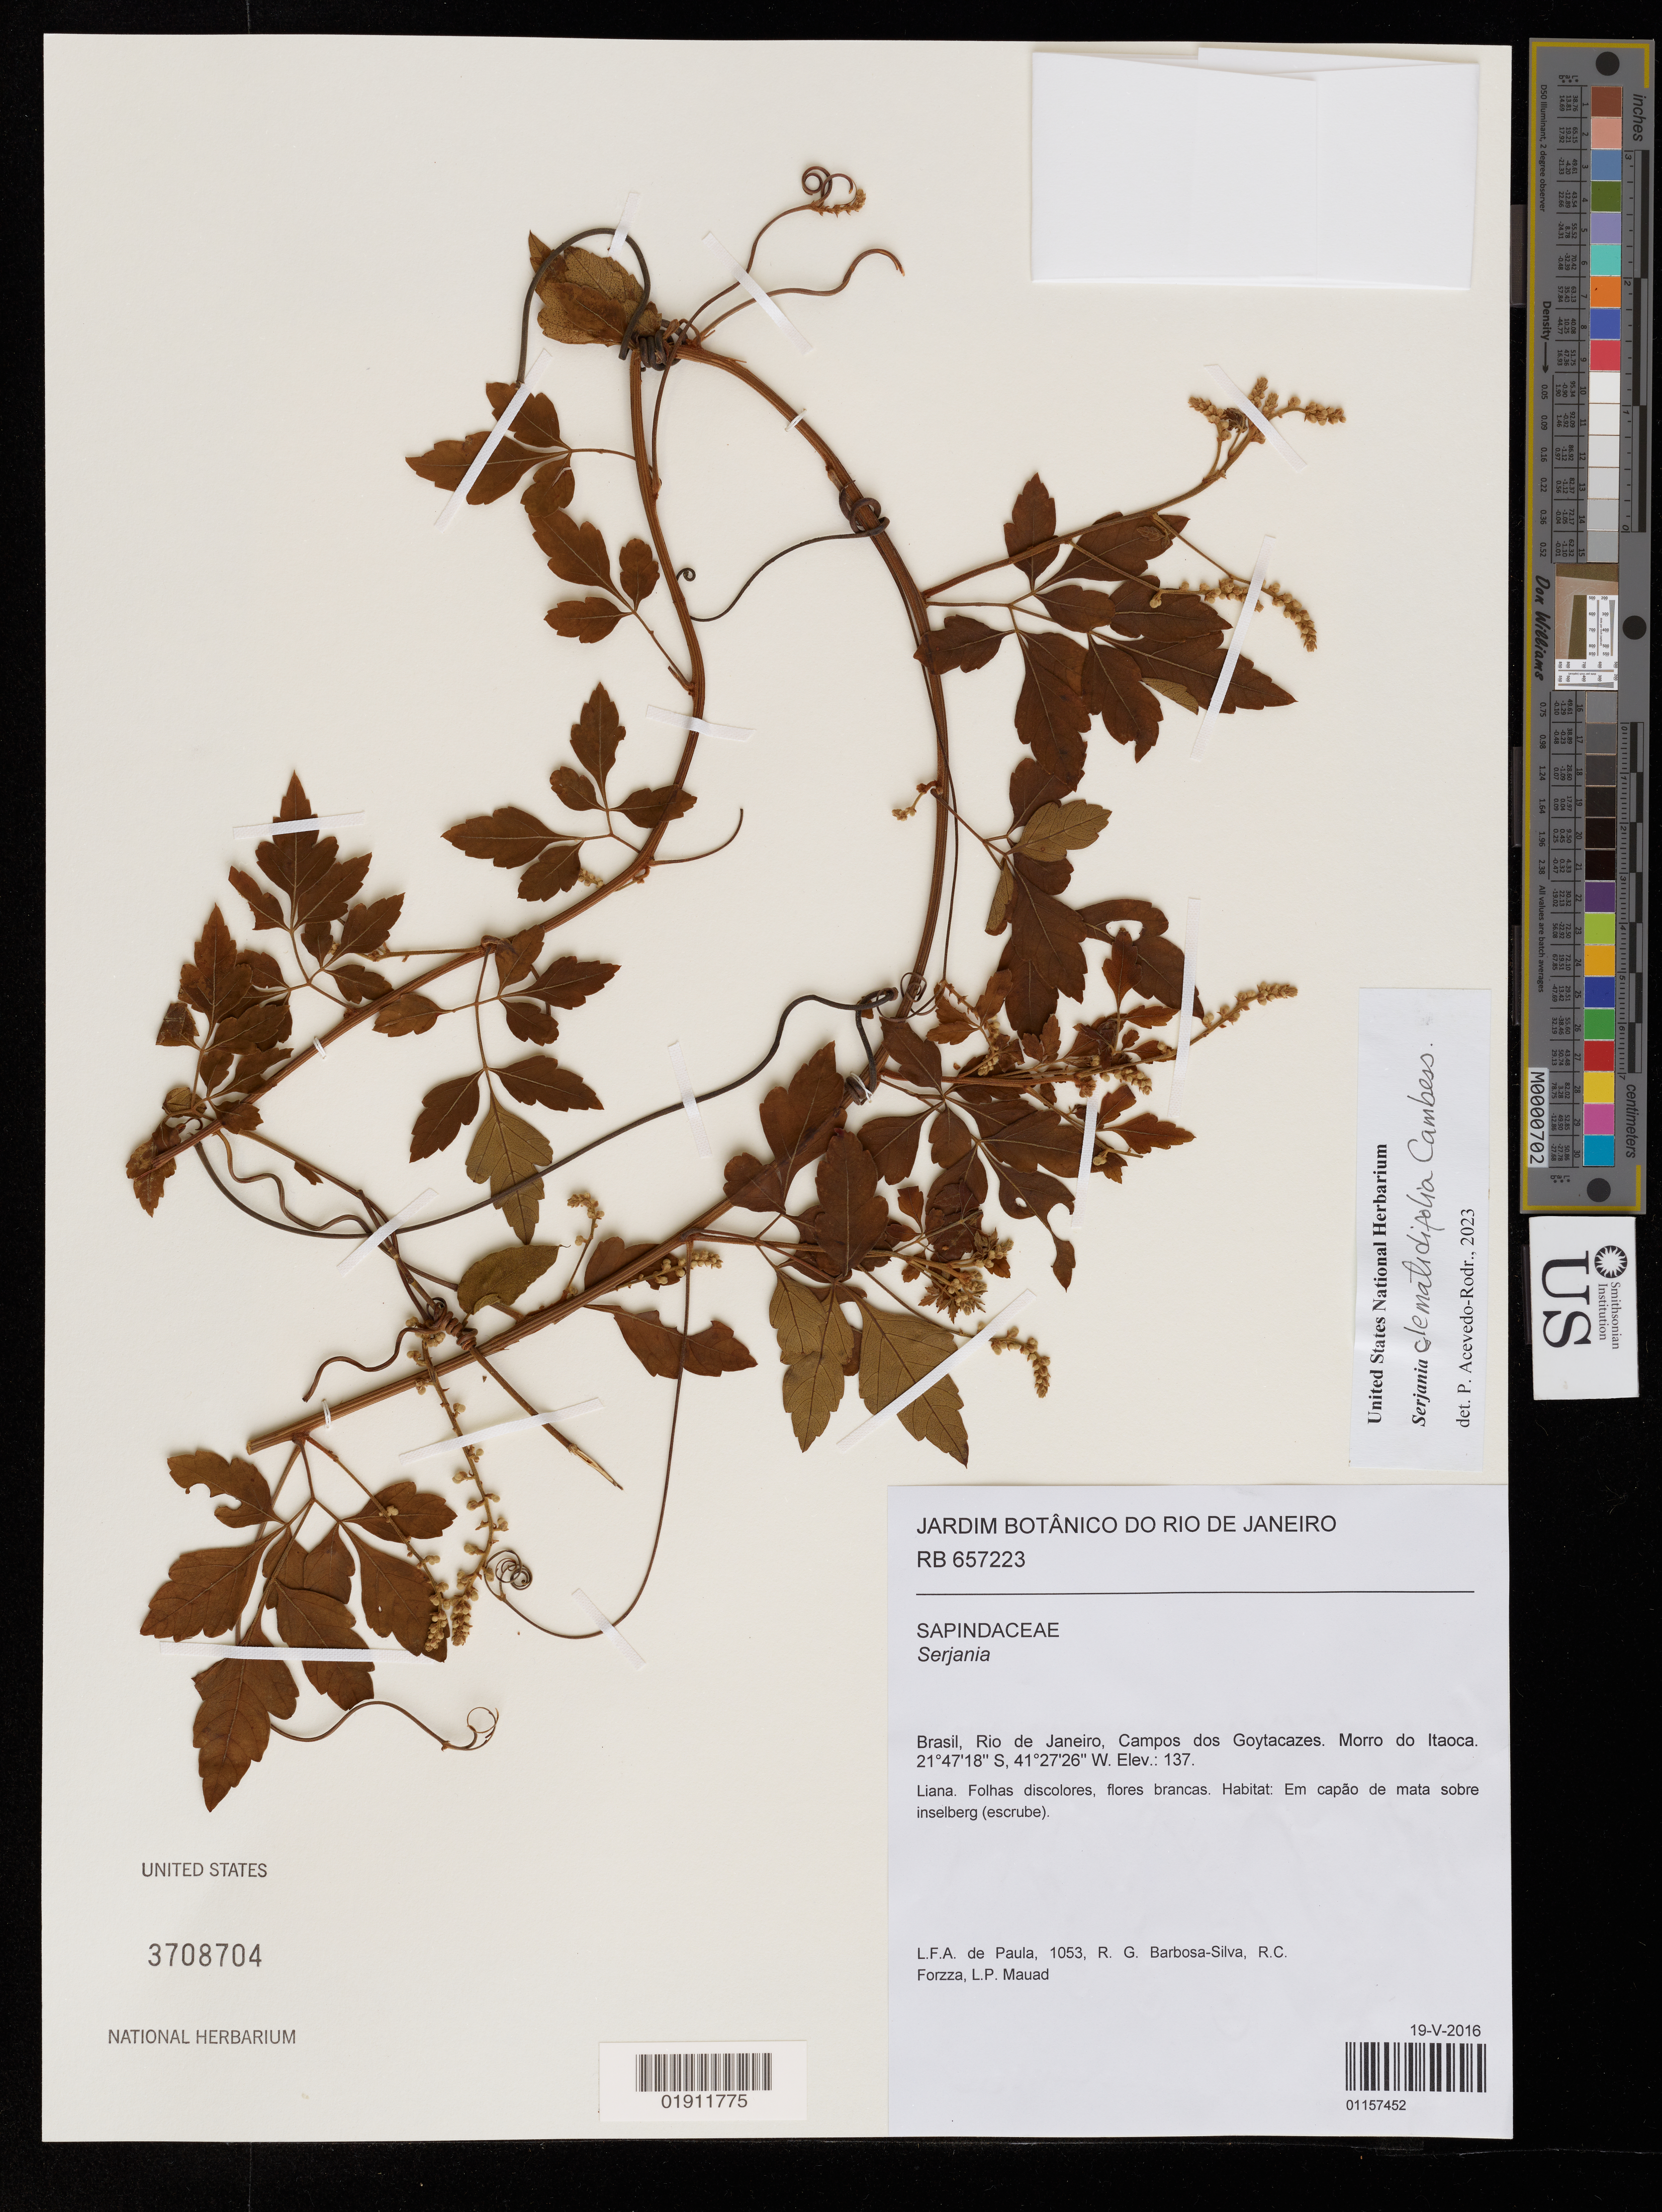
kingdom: Plantae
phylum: Tracheophyta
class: Magnoliopsida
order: Sapindales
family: Sapindaceae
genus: Serjania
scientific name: Serjania clematidifolia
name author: Cambess.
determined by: Acevedo-Rodriguez, P., (US), Smithsonian Institution - National Museum of Natural History (UNITED STATES)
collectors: L. de Paula, R. Barbosa-Silva, R. C. Forzza & L. Mauad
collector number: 1053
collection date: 2016-05-19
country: Brazil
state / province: Rio de Janeiro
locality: Campos dos Goytacazes. Morro do Itaoca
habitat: Em capão de mata sobre inselbert (escrube)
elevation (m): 137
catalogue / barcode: US 3708704